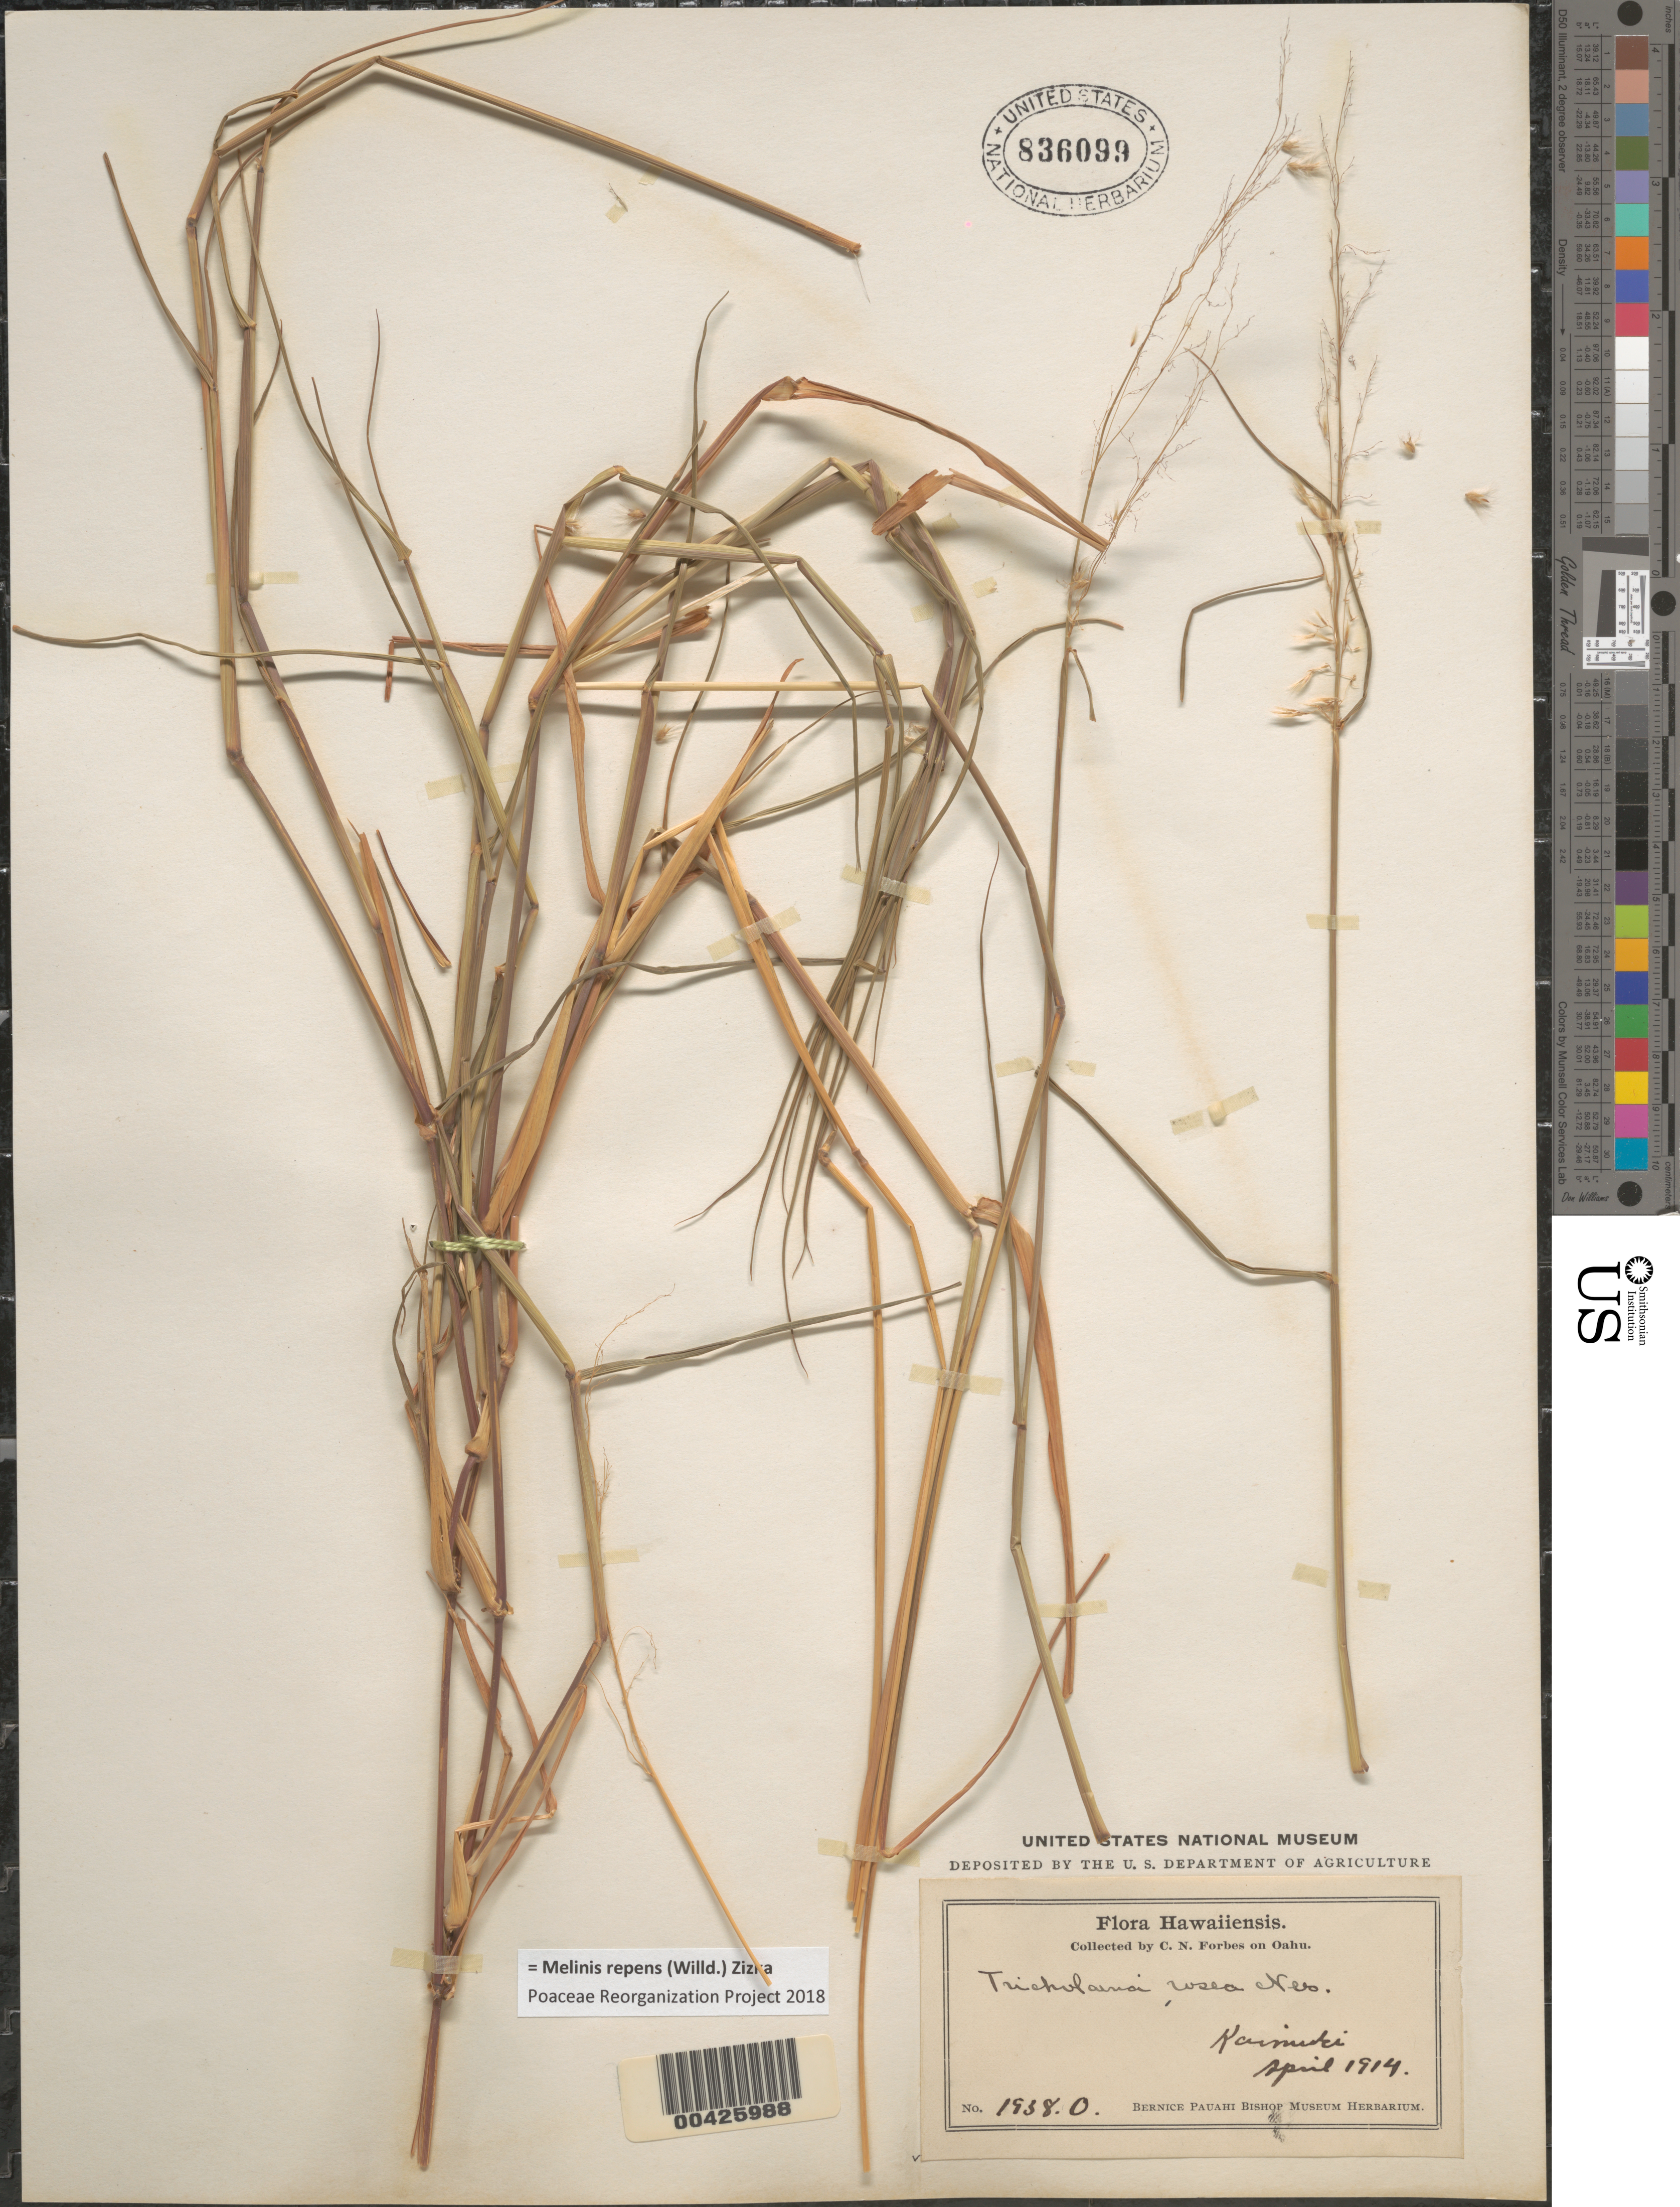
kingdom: Plantae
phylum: Tracheophyta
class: Liliopsida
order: Poales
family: Poaceae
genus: Melinis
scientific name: Melinis repens subsp. repens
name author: (Willd.) Zizka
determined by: Faccenda, K.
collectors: C. N. Forbes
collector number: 1938.O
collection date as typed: Apr 1914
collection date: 1914-04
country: United States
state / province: Hawaii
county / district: Honolulu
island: Oahu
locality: Kaimuki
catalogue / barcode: US 836099